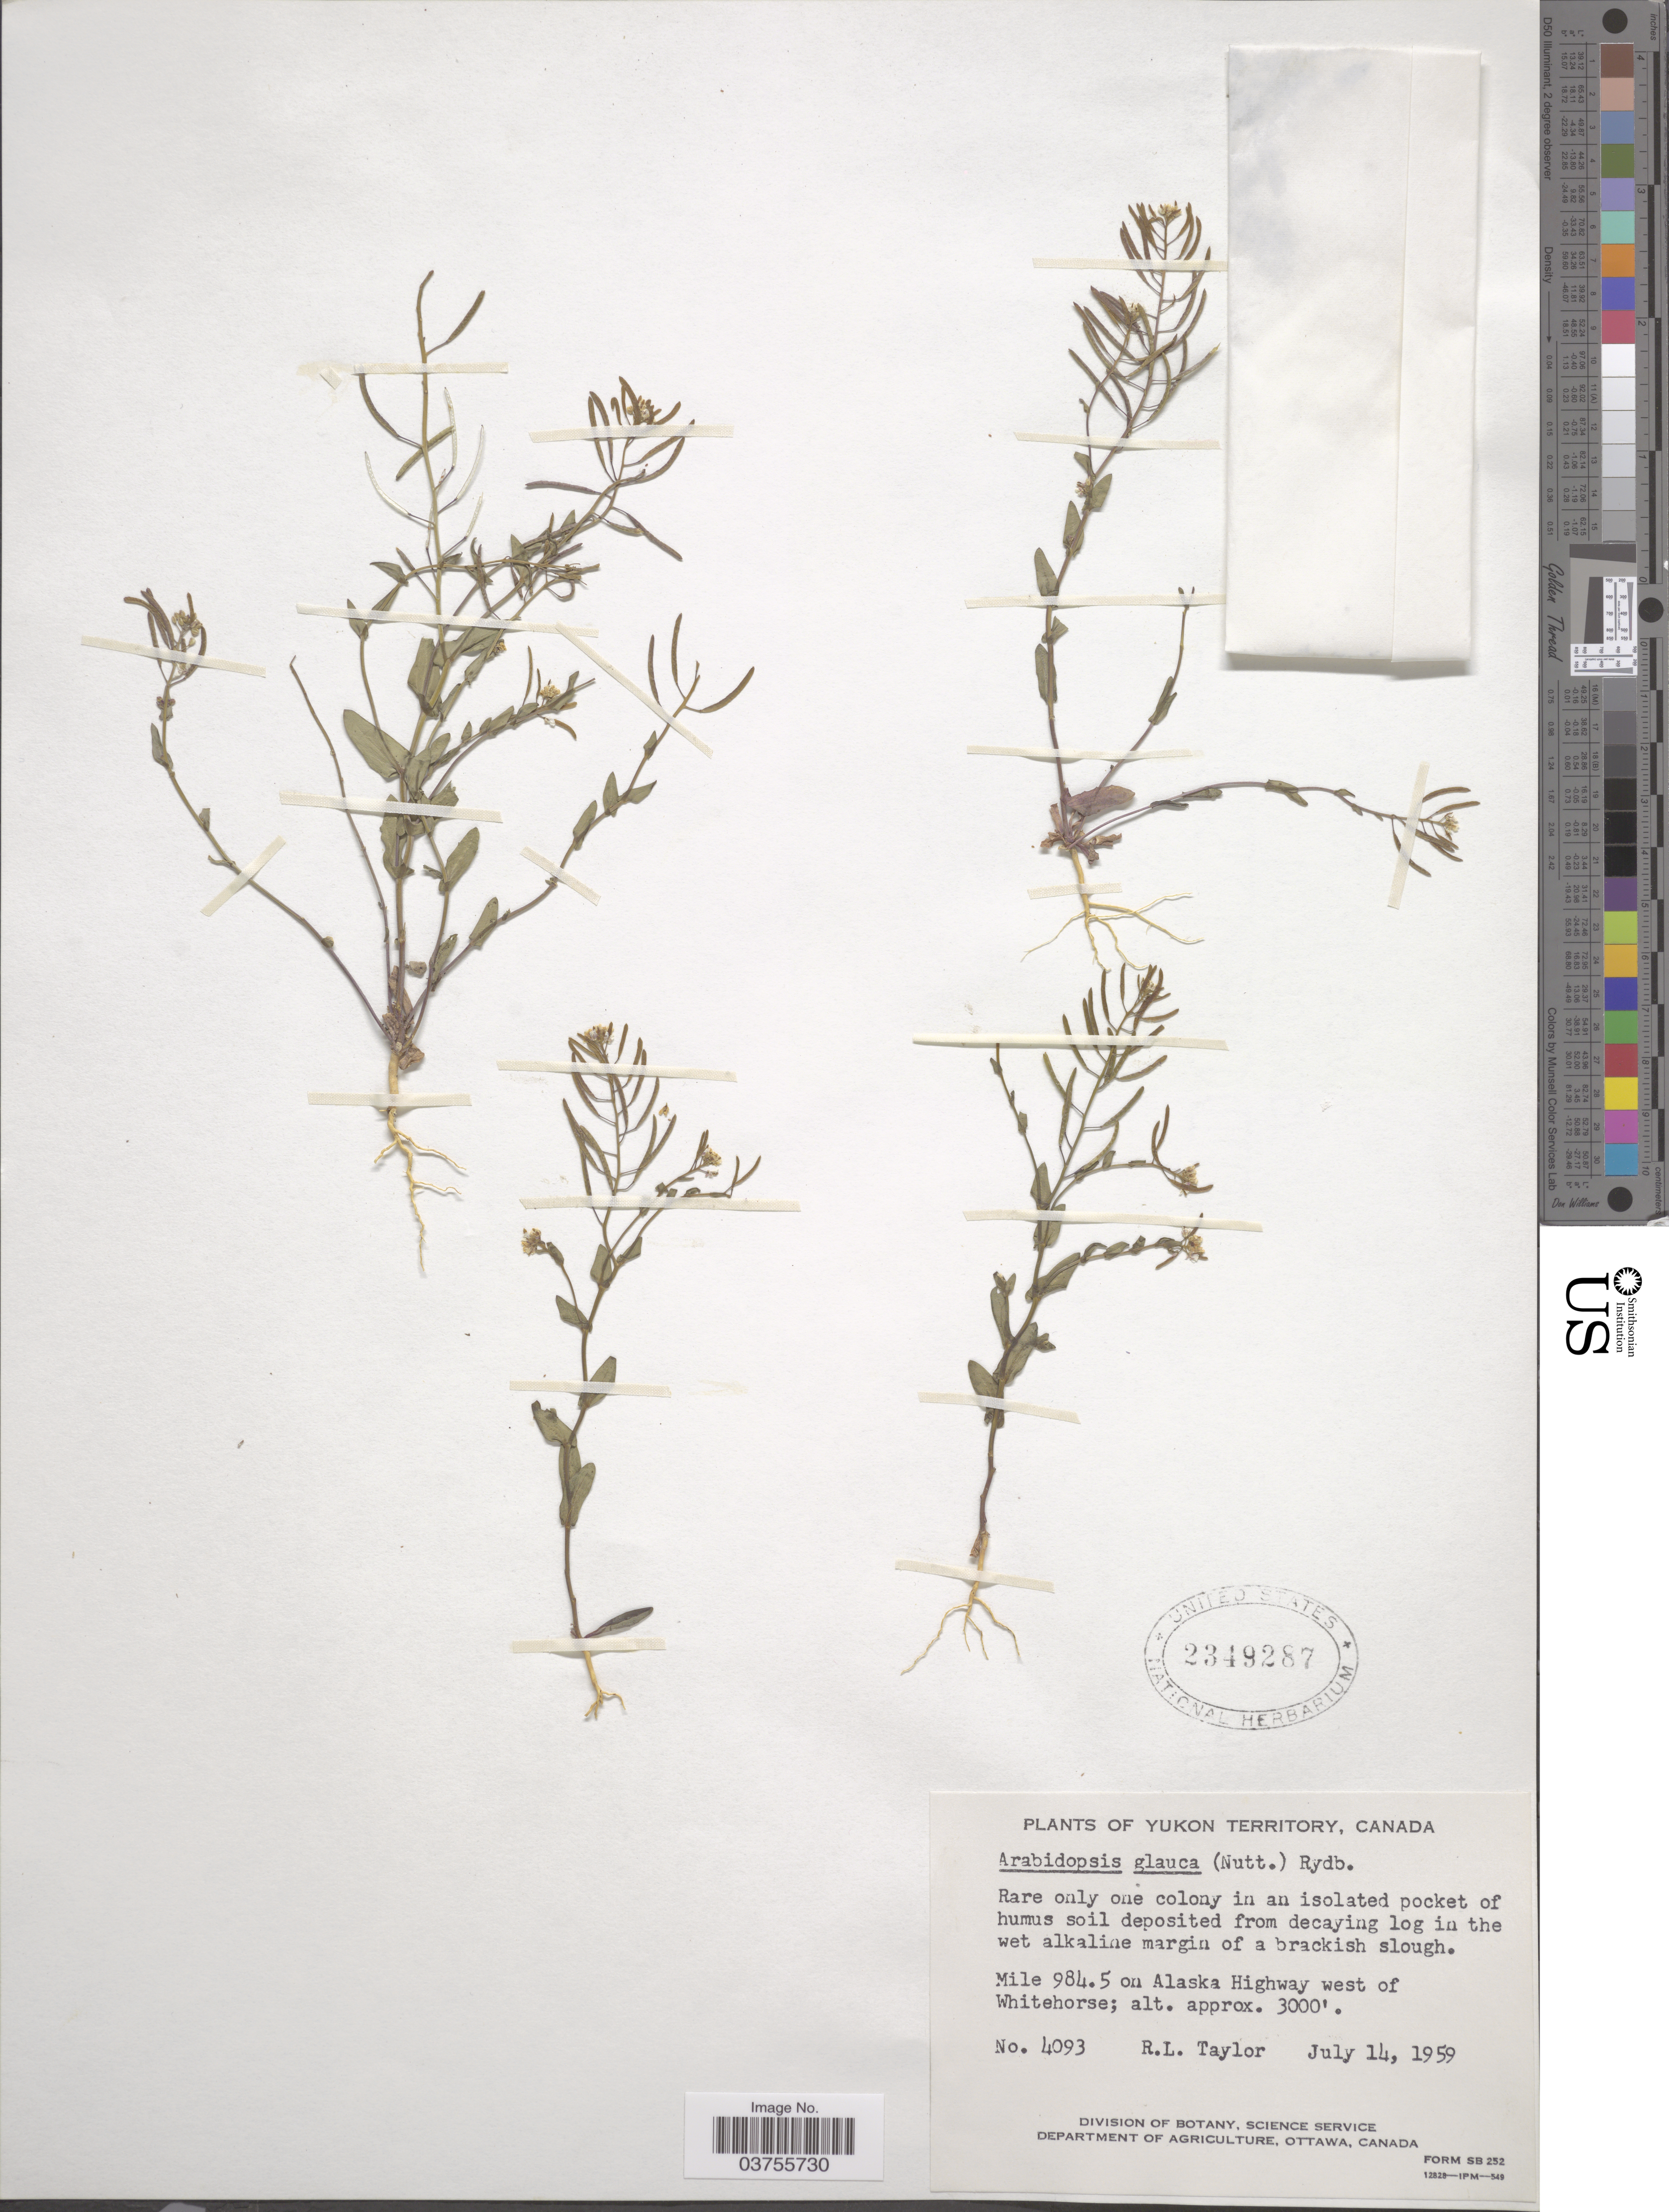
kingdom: Plantae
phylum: Tracheophyta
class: Magnoliopsida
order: Brassicales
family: Brassicaceae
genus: Arabidopsis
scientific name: Arabidopsis glauca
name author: (Nutt.) Rydb.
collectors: R. Taylor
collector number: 4093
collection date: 1959-07-14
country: Canada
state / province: Yukon Territory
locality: Mile 984.5 on Alaska Highway west of Whitehorse.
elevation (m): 914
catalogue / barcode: US 2349287